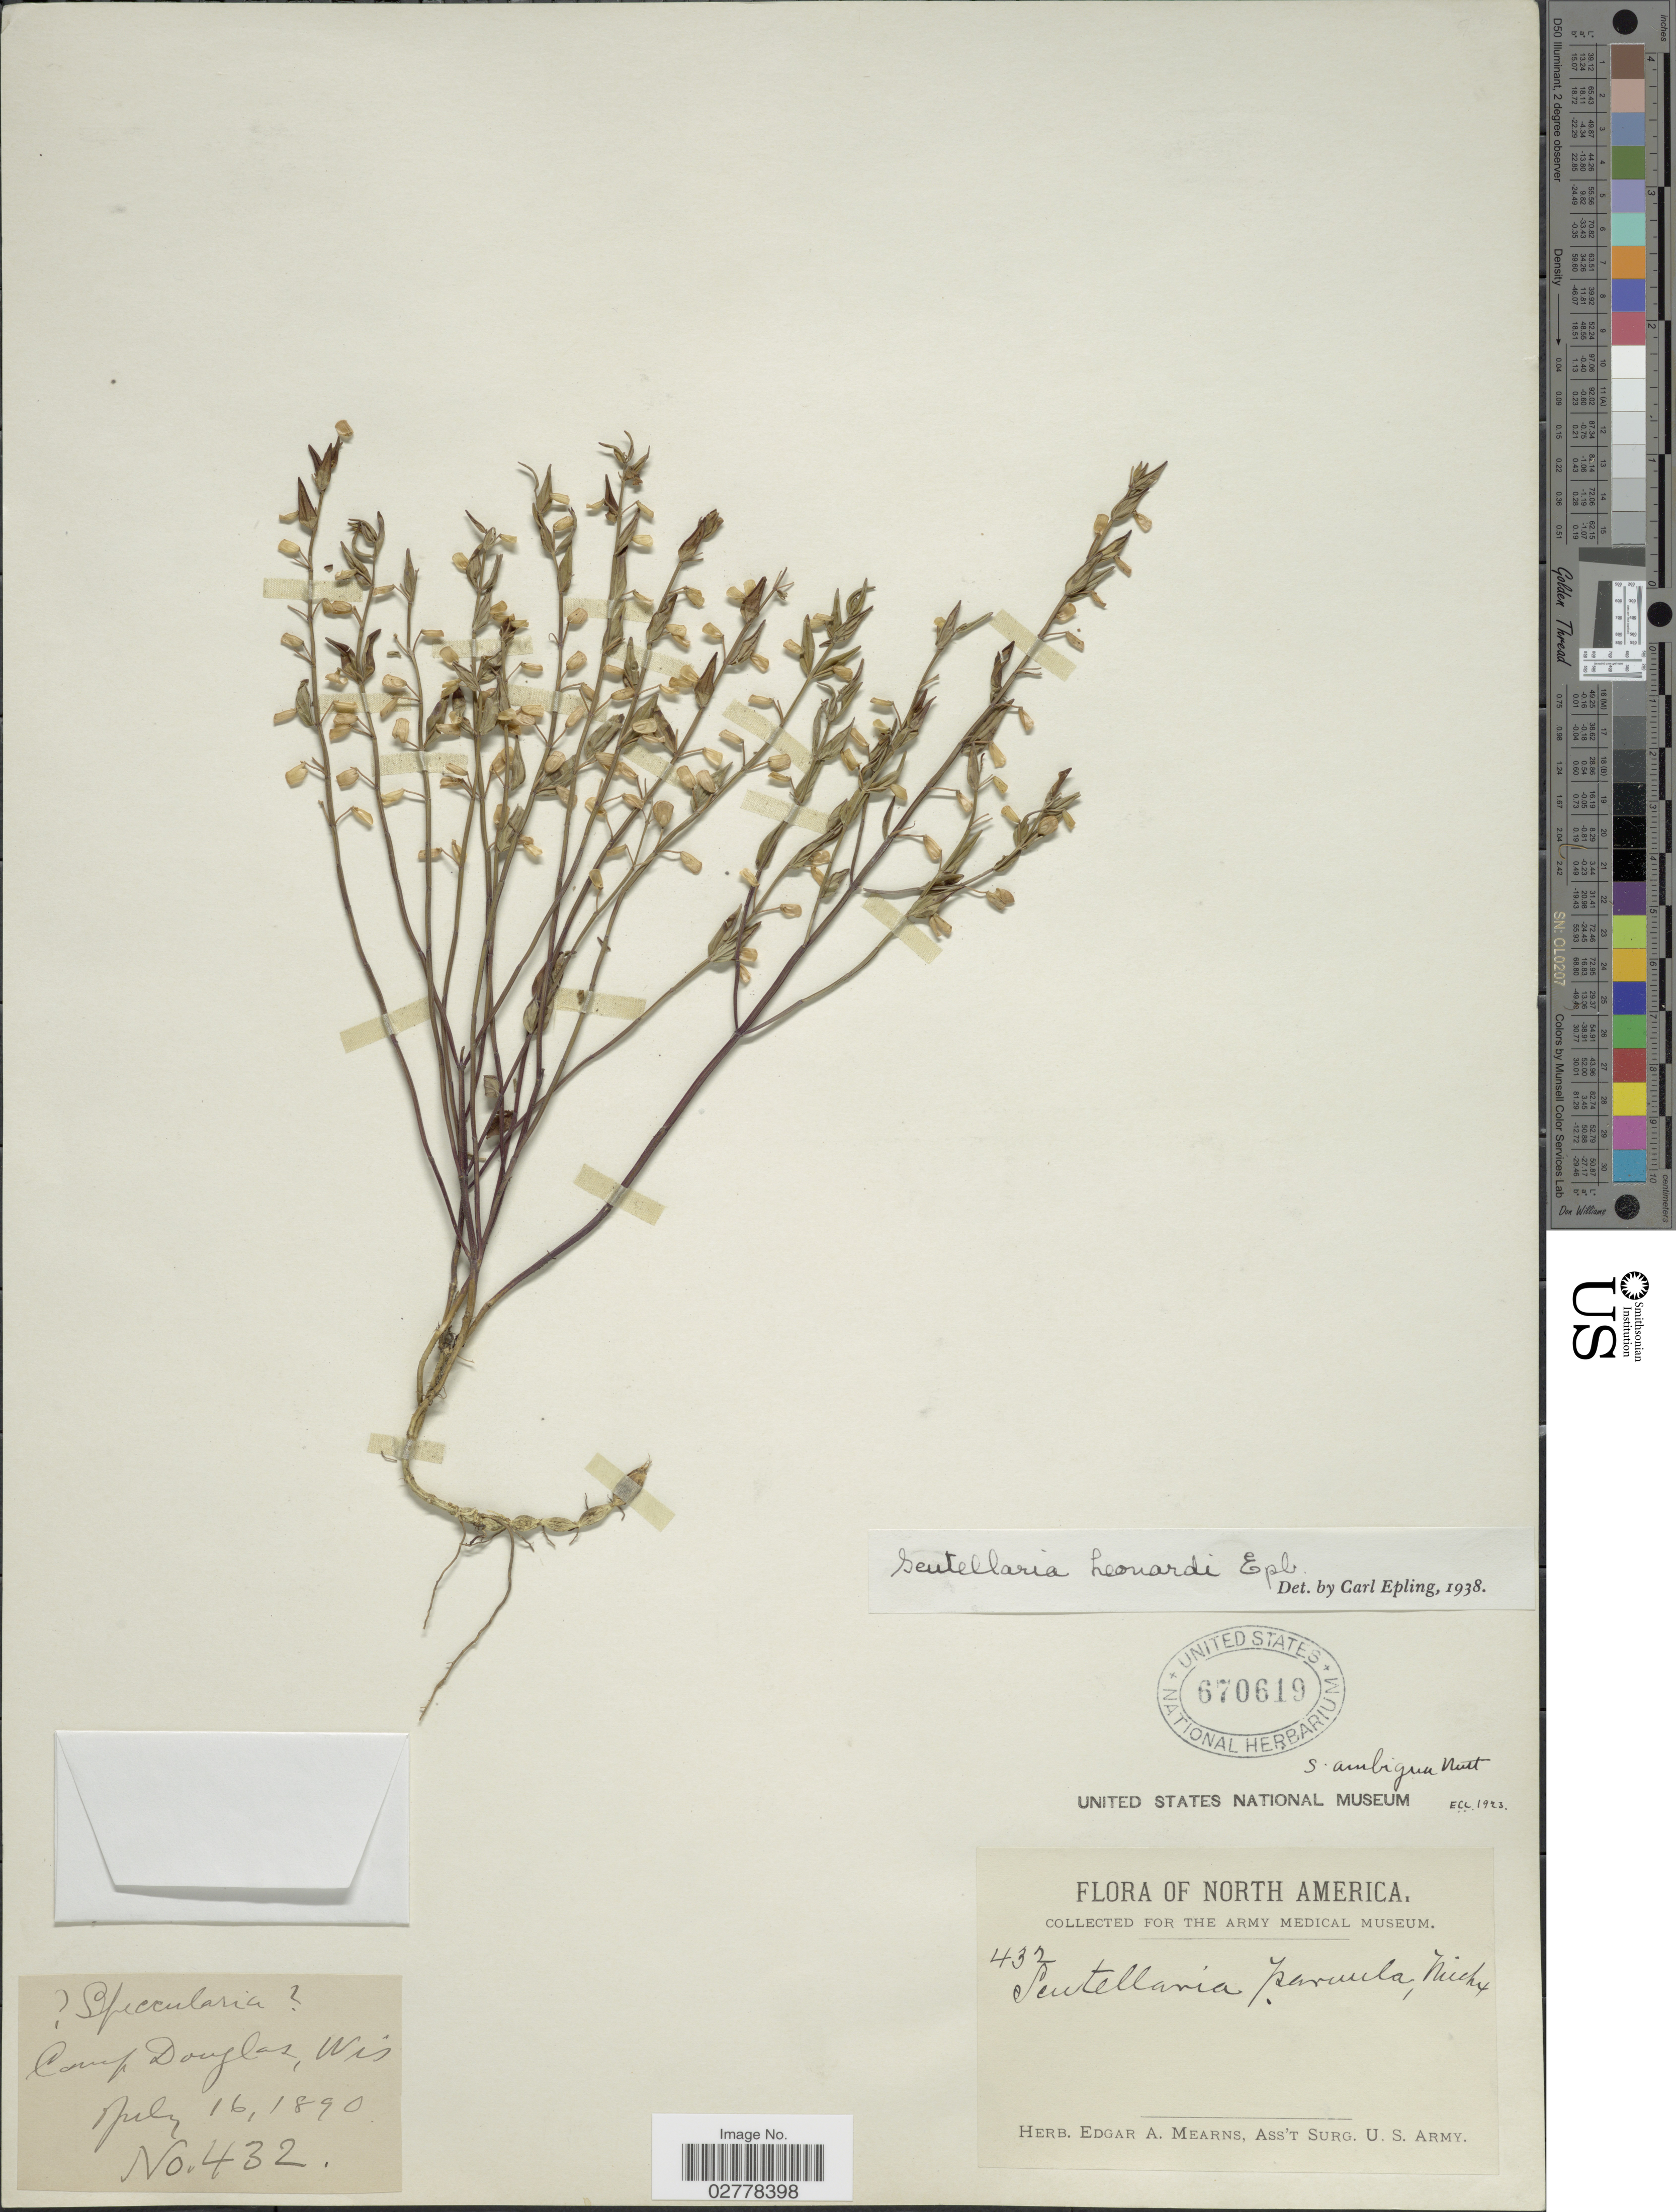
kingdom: Plantae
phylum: Tracheophyta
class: Magnoliopsida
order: Lamiales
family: Lamiaceae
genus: Scutellaria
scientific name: Scutellaria leonardii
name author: Epling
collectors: ex herb. Edgar A. Mearns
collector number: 432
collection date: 1890-07-16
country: United States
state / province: Wisconsin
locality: Camp Douglas.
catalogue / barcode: US 670619